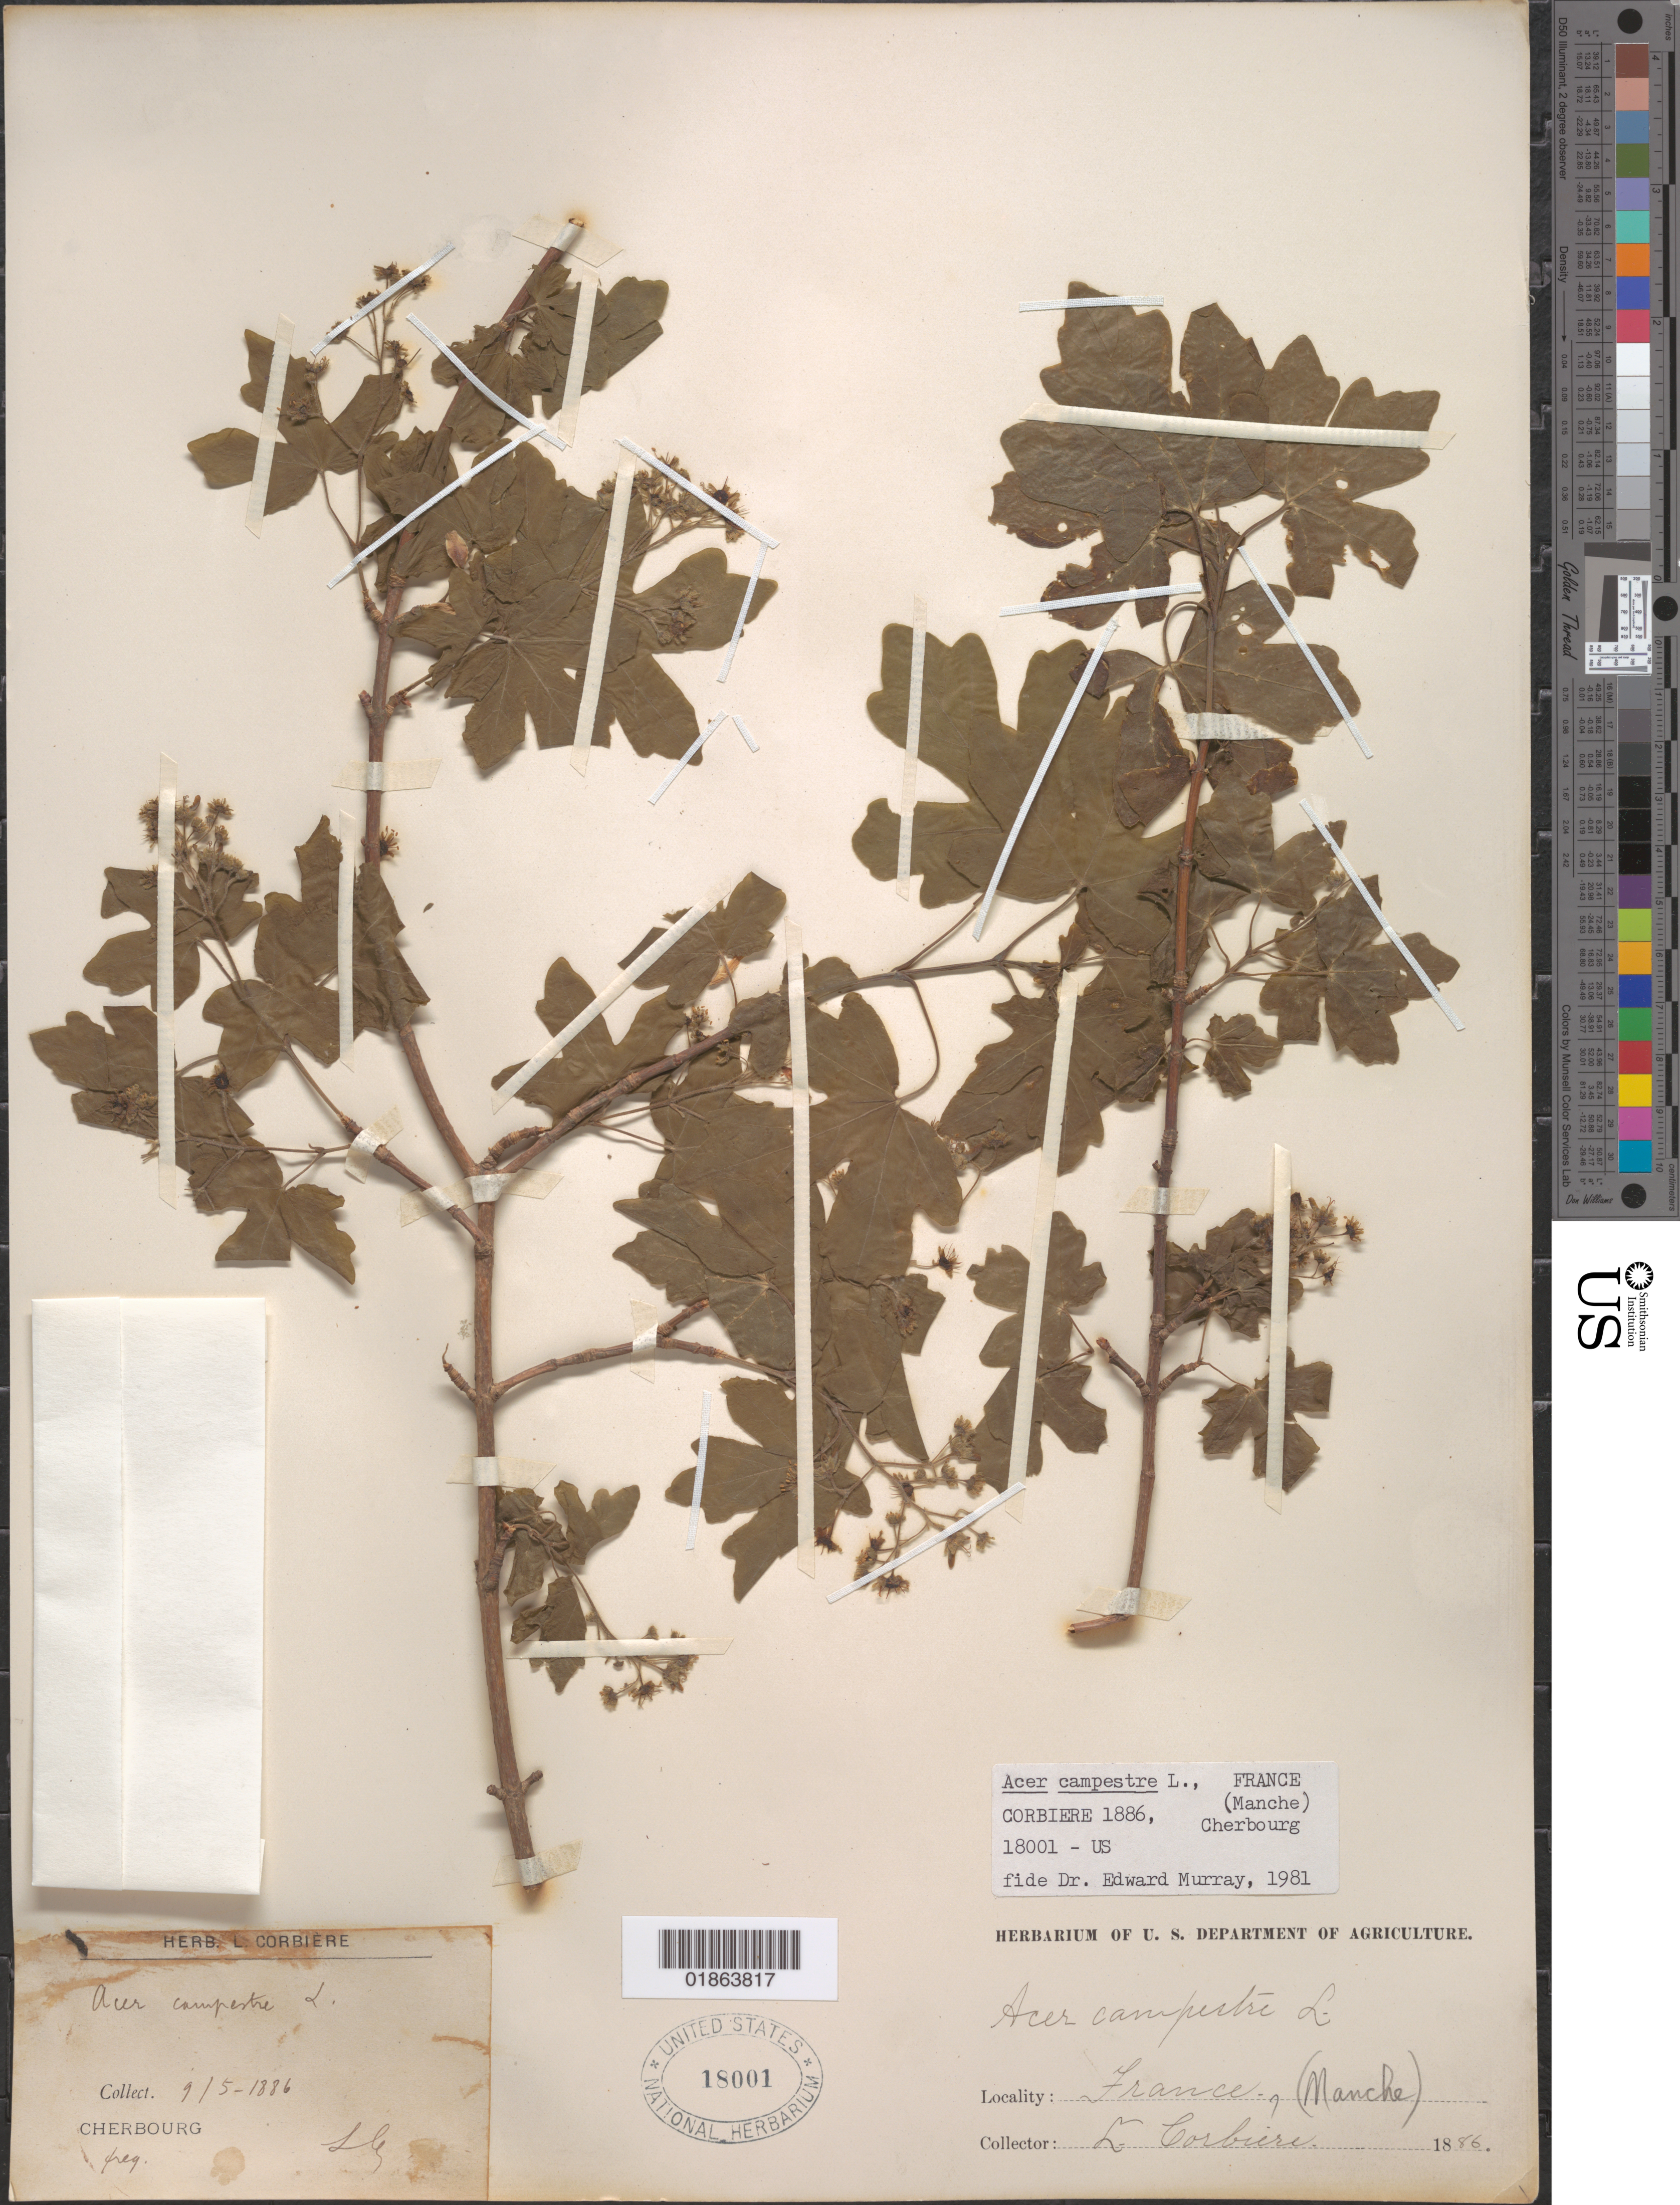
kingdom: Plantae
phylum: Tracheophyta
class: Magnoliopsida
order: Sapindales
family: Sapindaceae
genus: Acer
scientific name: Acer campestre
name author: L.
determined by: Murray, Edward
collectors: L. Corbière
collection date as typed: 9/5-1886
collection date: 1886-05-09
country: France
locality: Cherbourg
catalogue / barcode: US 18001